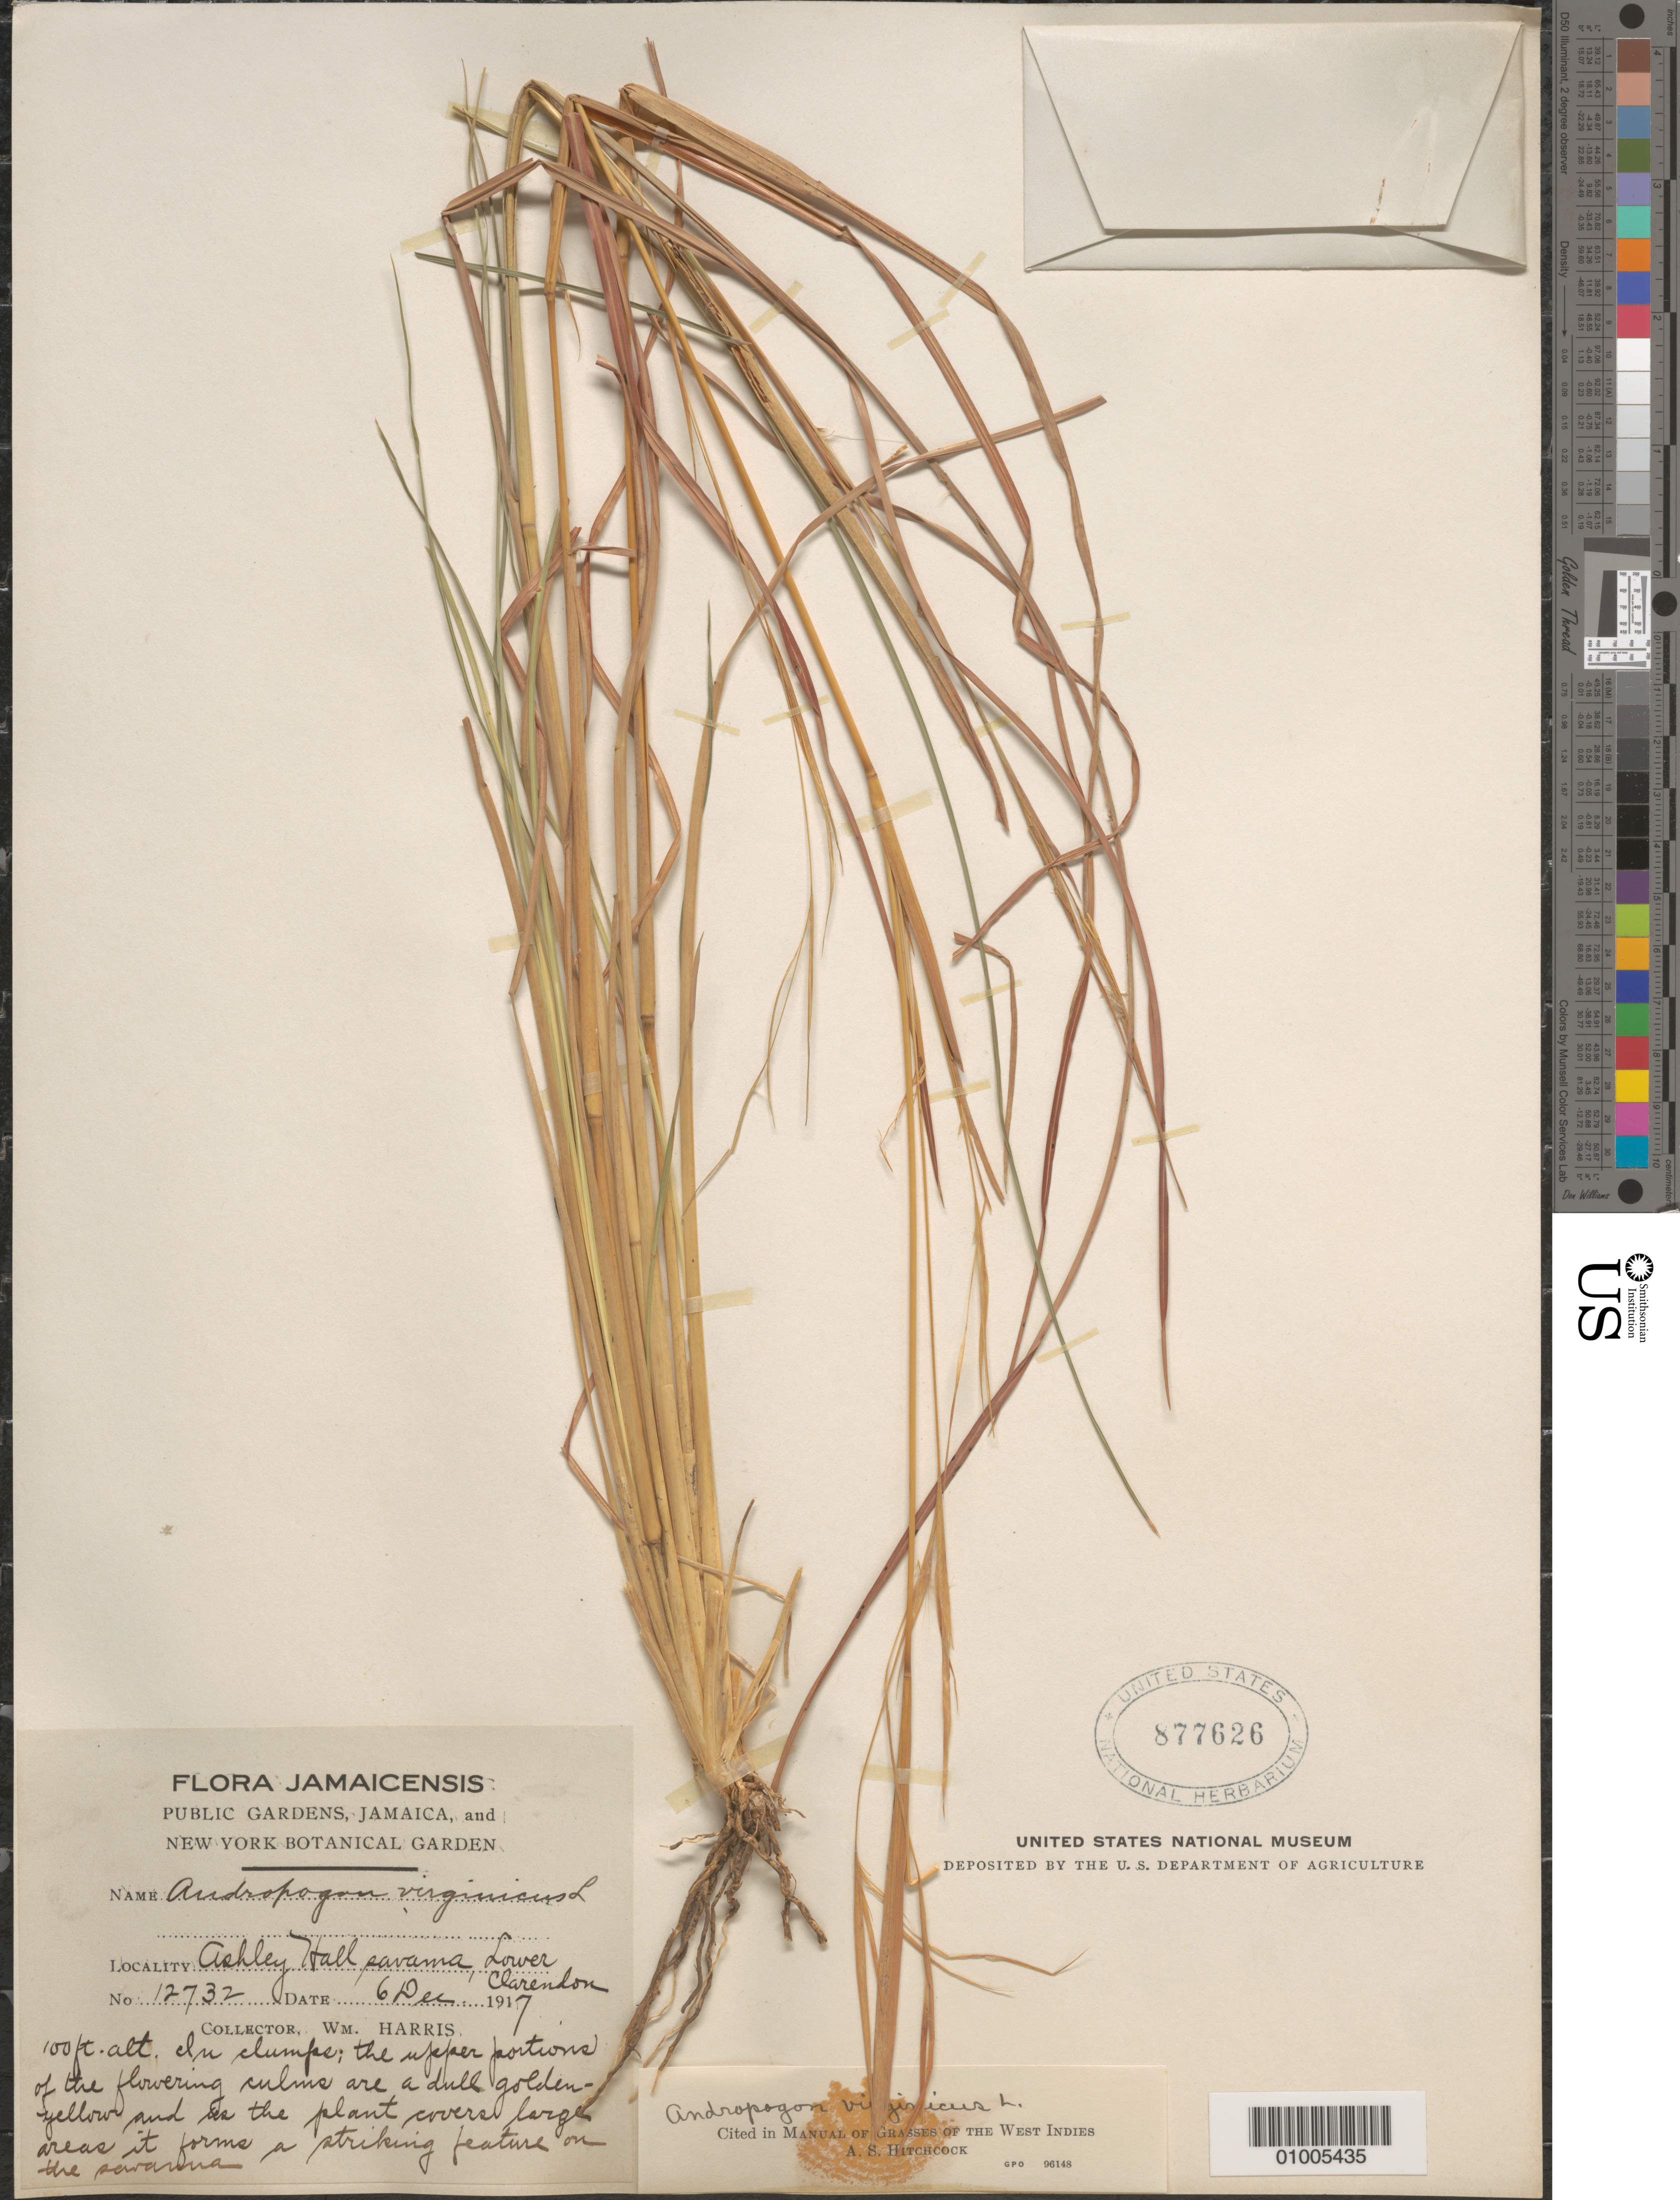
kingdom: Plantae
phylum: Tracheophyta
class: Liliopsida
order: Poales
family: Poaceae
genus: Andropogon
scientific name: Andropogon virginicus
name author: L.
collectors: W. H. Harris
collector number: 12732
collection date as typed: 06 Dec 1917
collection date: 1917-12-06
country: Jamaica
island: Jamaica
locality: in clumps; the upper portions of the flowering culms are a dull goldn-yellow. Ashley hall, savanna.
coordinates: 0 N, 0 E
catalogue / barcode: US 877626